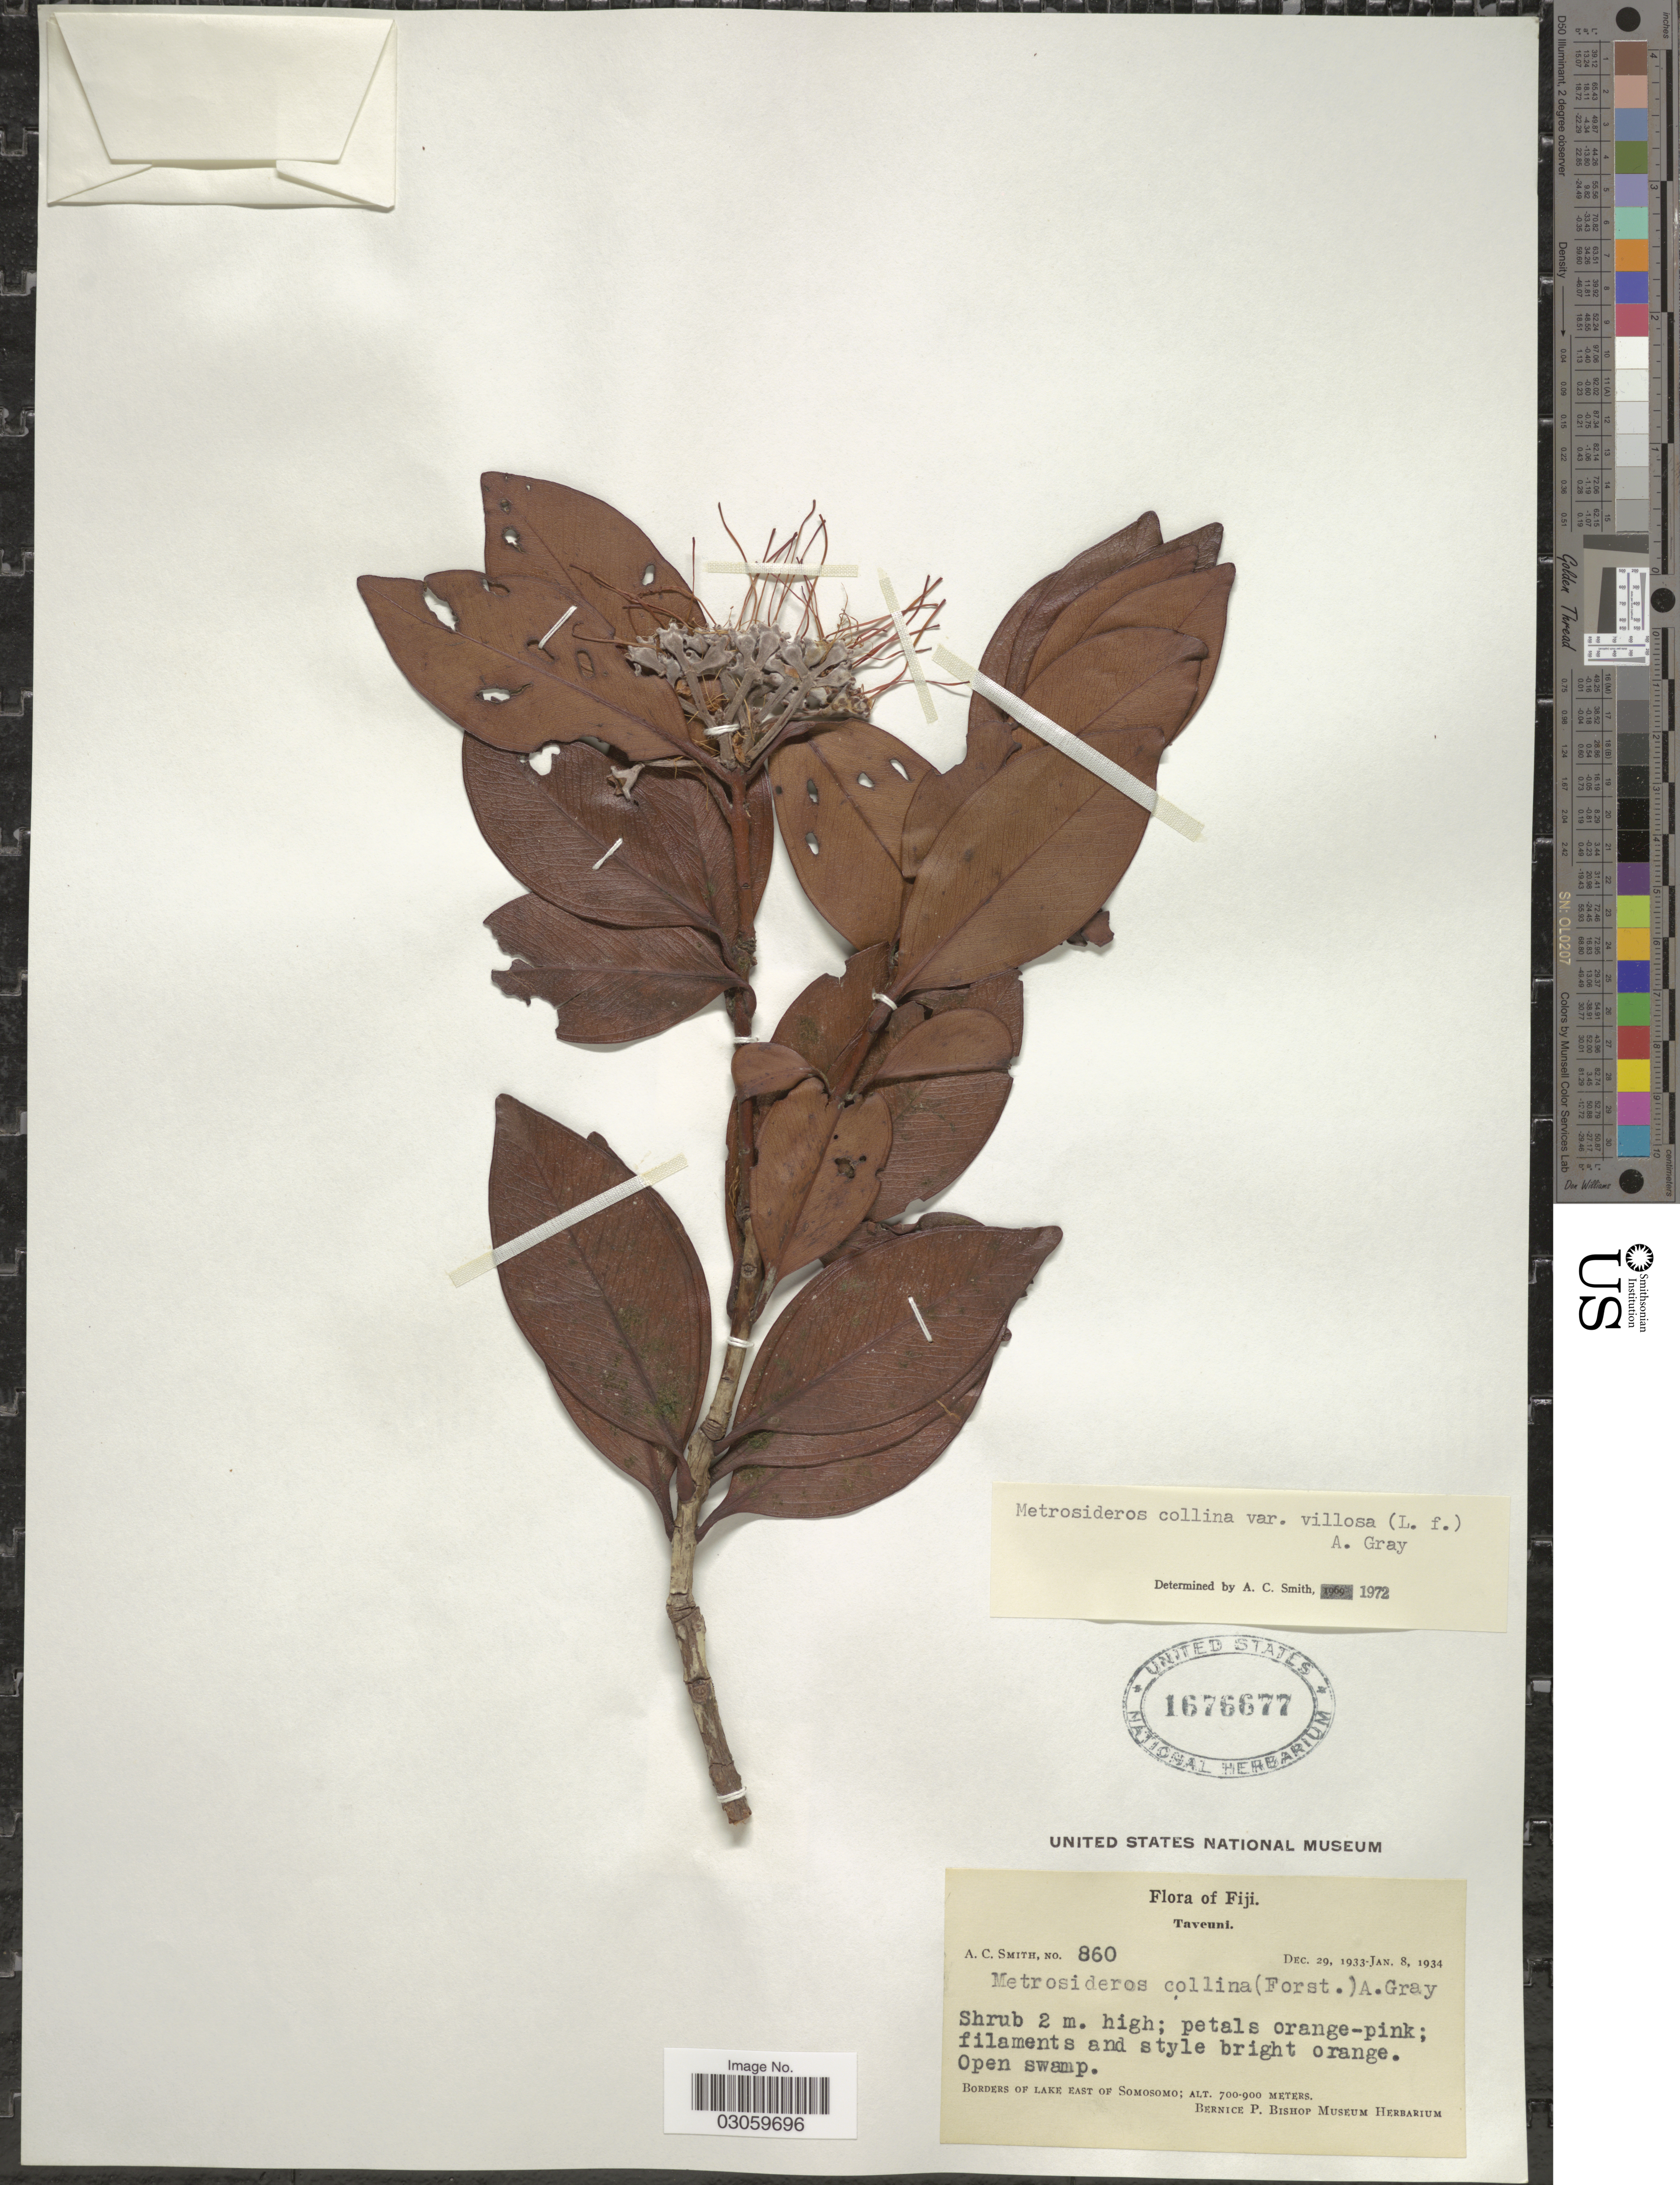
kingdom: Plantae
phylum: Tracheophyta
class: Magnoliopsida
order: Myrtales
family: Myrtaceae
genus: Metrosideros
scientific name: Metrosideros collina var. villosa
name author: (L. f.) A. Gray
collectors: A. C. Smith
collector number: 860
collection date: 1933-12-29/1934-01-08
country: Fiji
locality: Taveuni. Open swamp. Borders of lake east of Somosomo.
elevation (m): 700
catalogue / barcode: US 1676677